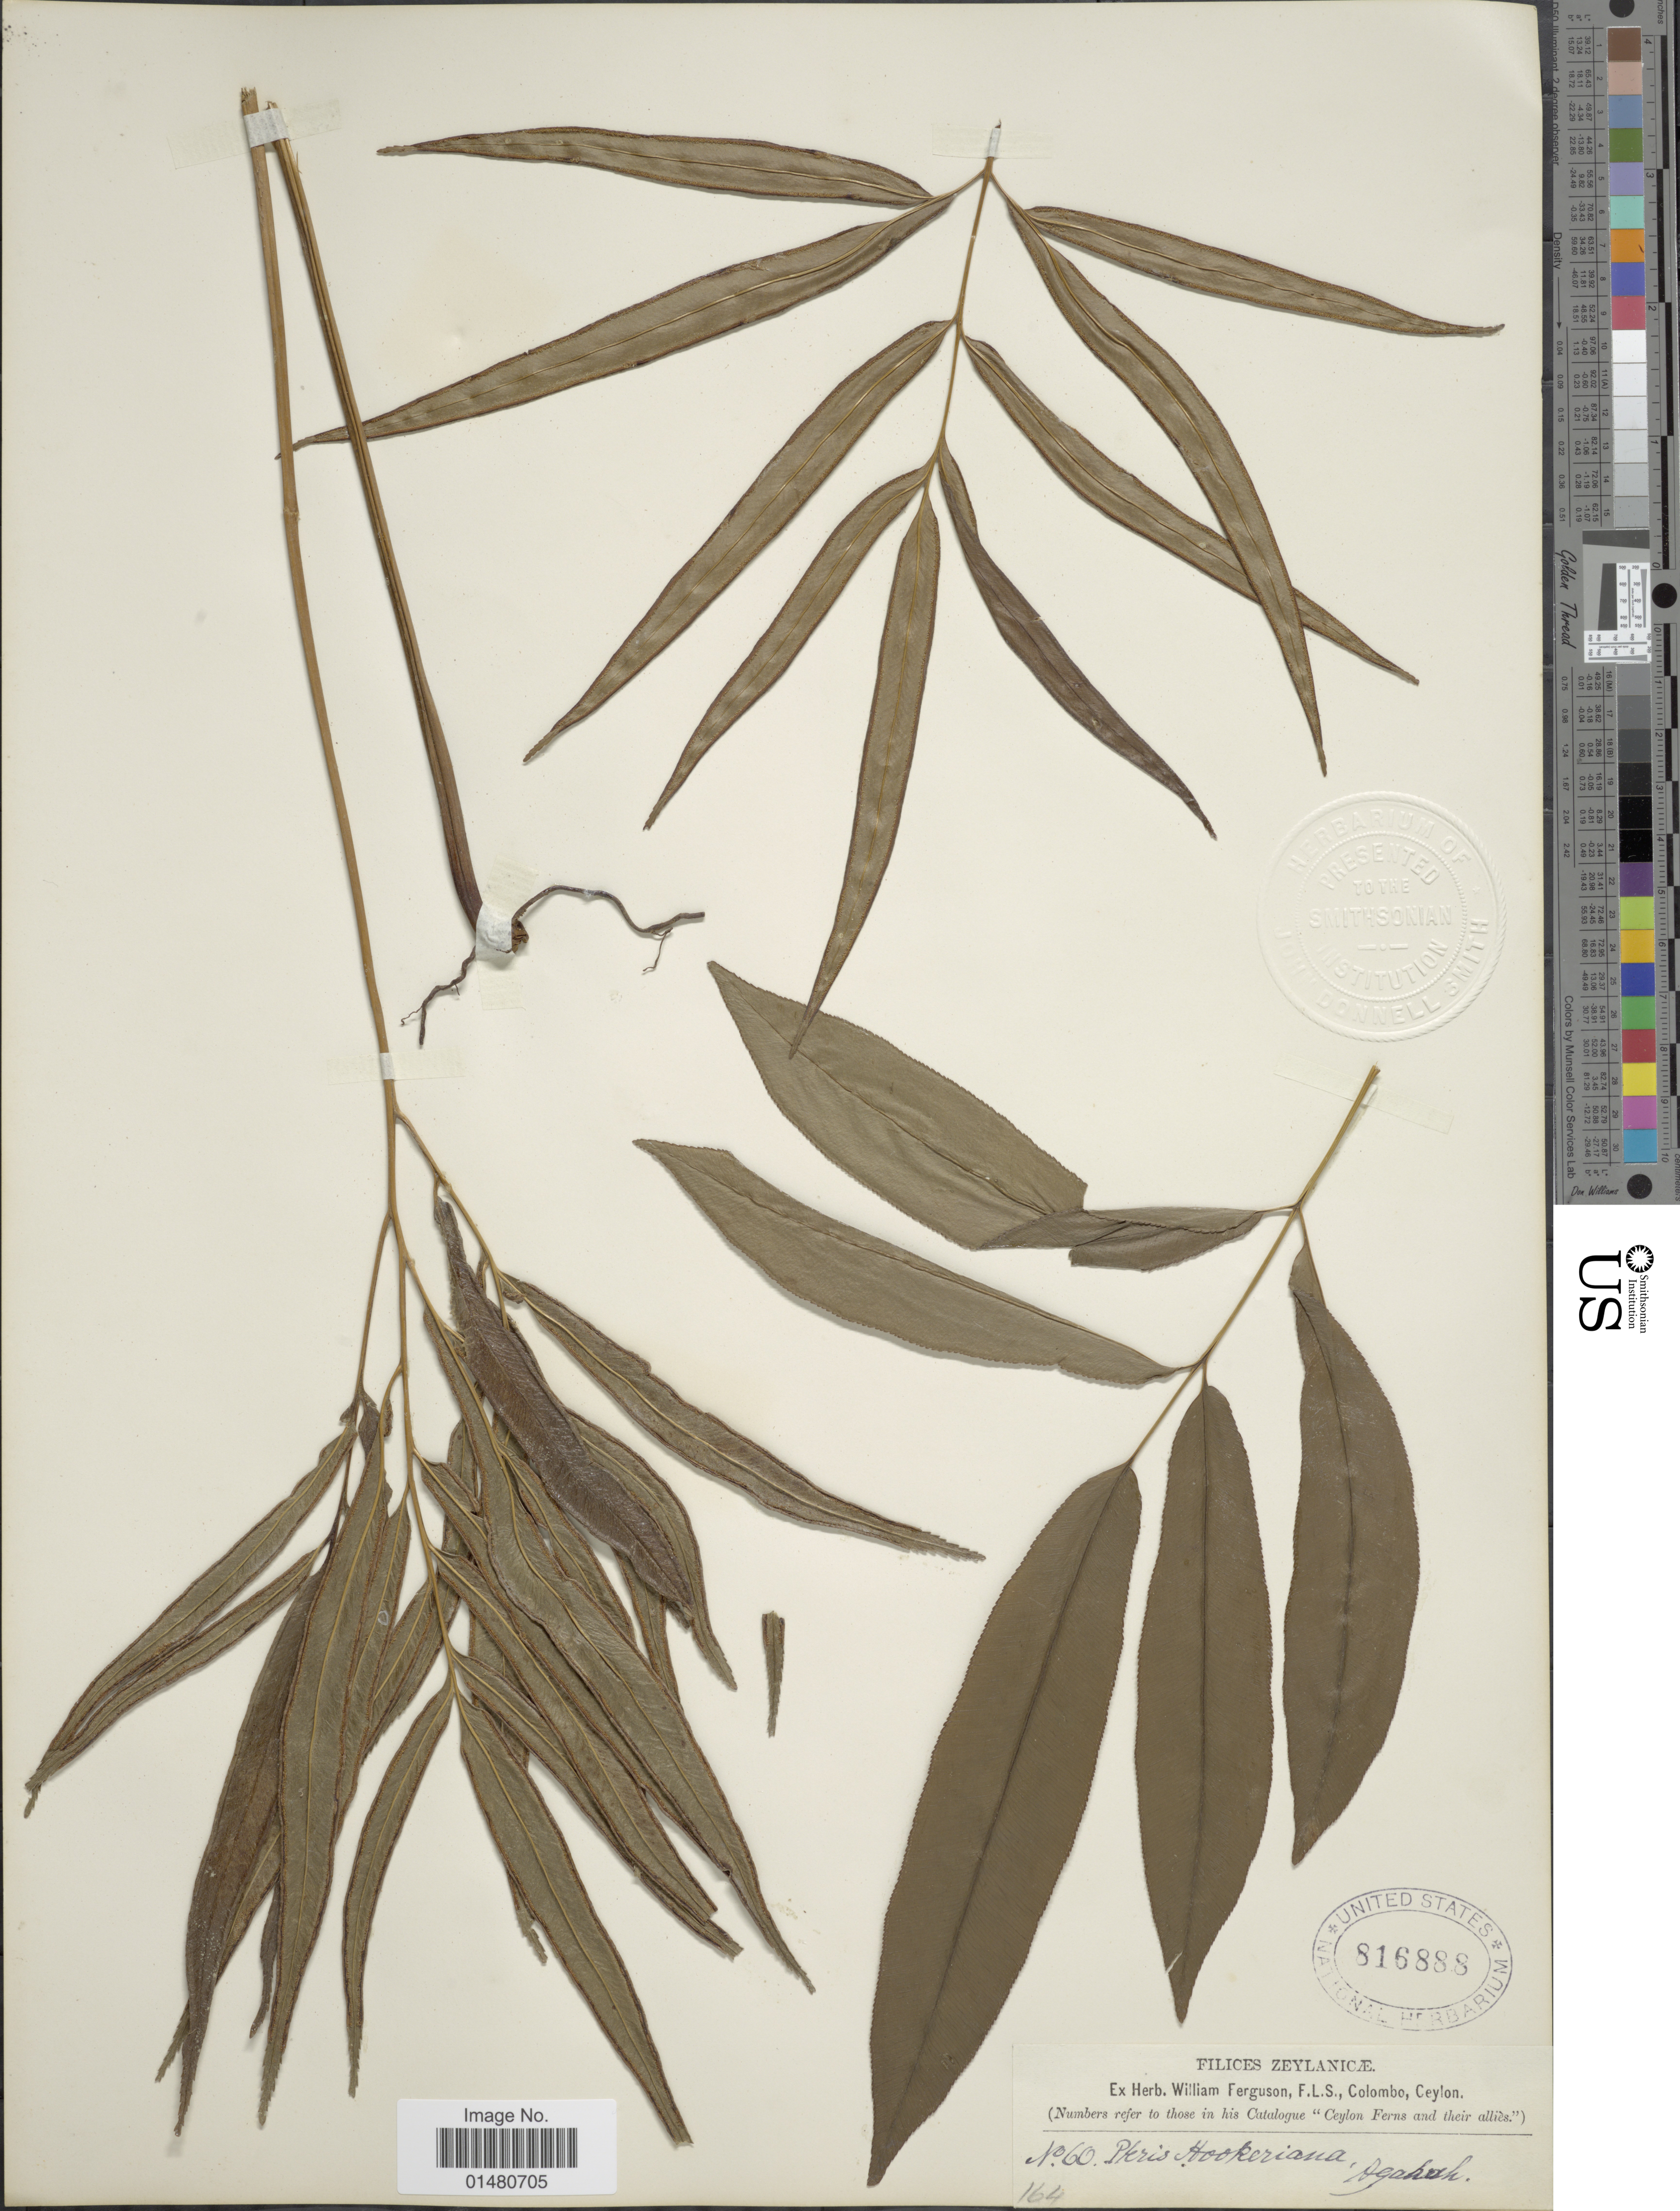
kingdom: Plantae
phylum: Tracheophyta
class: Polypodiopsida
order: Polypodiales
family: Pteridaceae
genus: Pteris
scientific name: Pteris hookeriana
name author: J. Agardh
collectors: ex herb. W. Ferguson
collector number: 60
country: Sri Lanka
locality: Filices Zeylanicæ, Ceylon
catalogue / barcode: US 816888